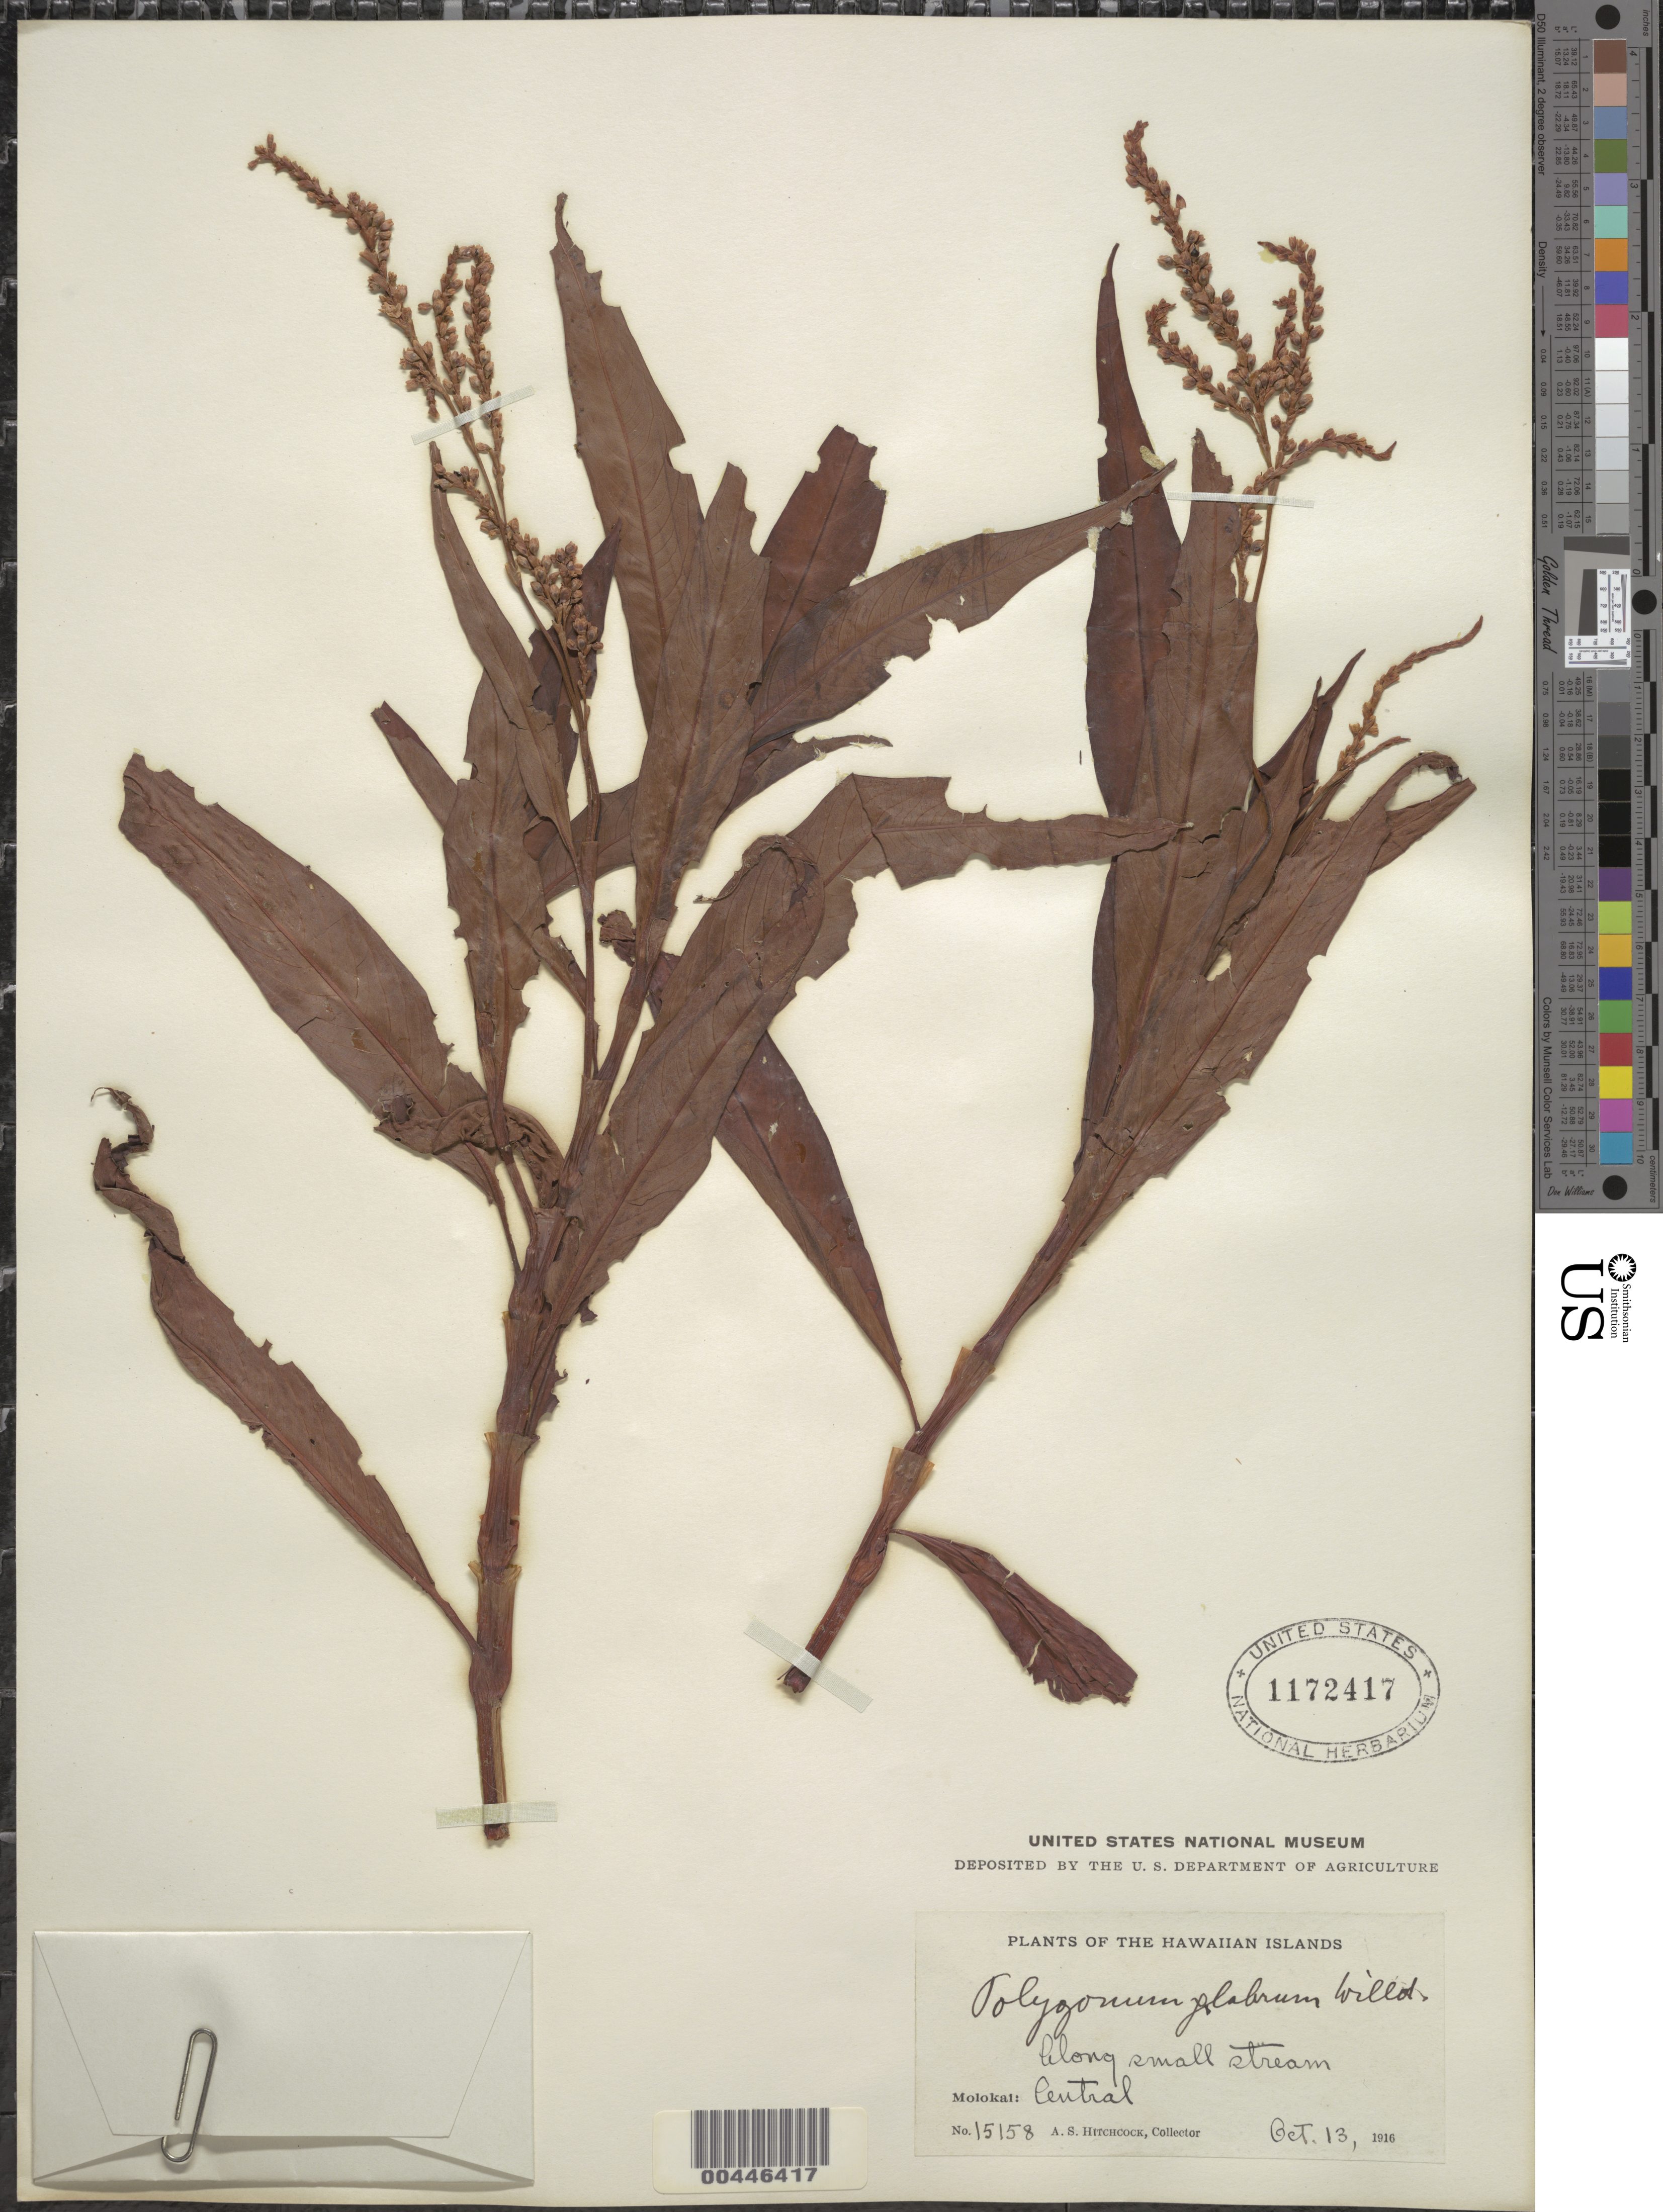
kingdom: Plantae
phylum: Tracheophyta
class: Magnoliopsida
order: Caryophyllales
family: Polygonaceae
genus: Persicaria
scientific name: Persicaria glabra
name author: (Willd.) M. Gómez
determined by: Wagner, W. L., (BOT), Smithsonian Institution - National Museum of Natural History (UNITED STATES)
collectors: A. S. Hitchcock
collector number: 15158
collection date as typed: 13 Oct 1916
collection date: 1916-10-13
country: United States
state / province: Hawaii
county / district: Maui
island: Moloka'i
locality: Central Molokai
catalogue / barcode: US 1172417